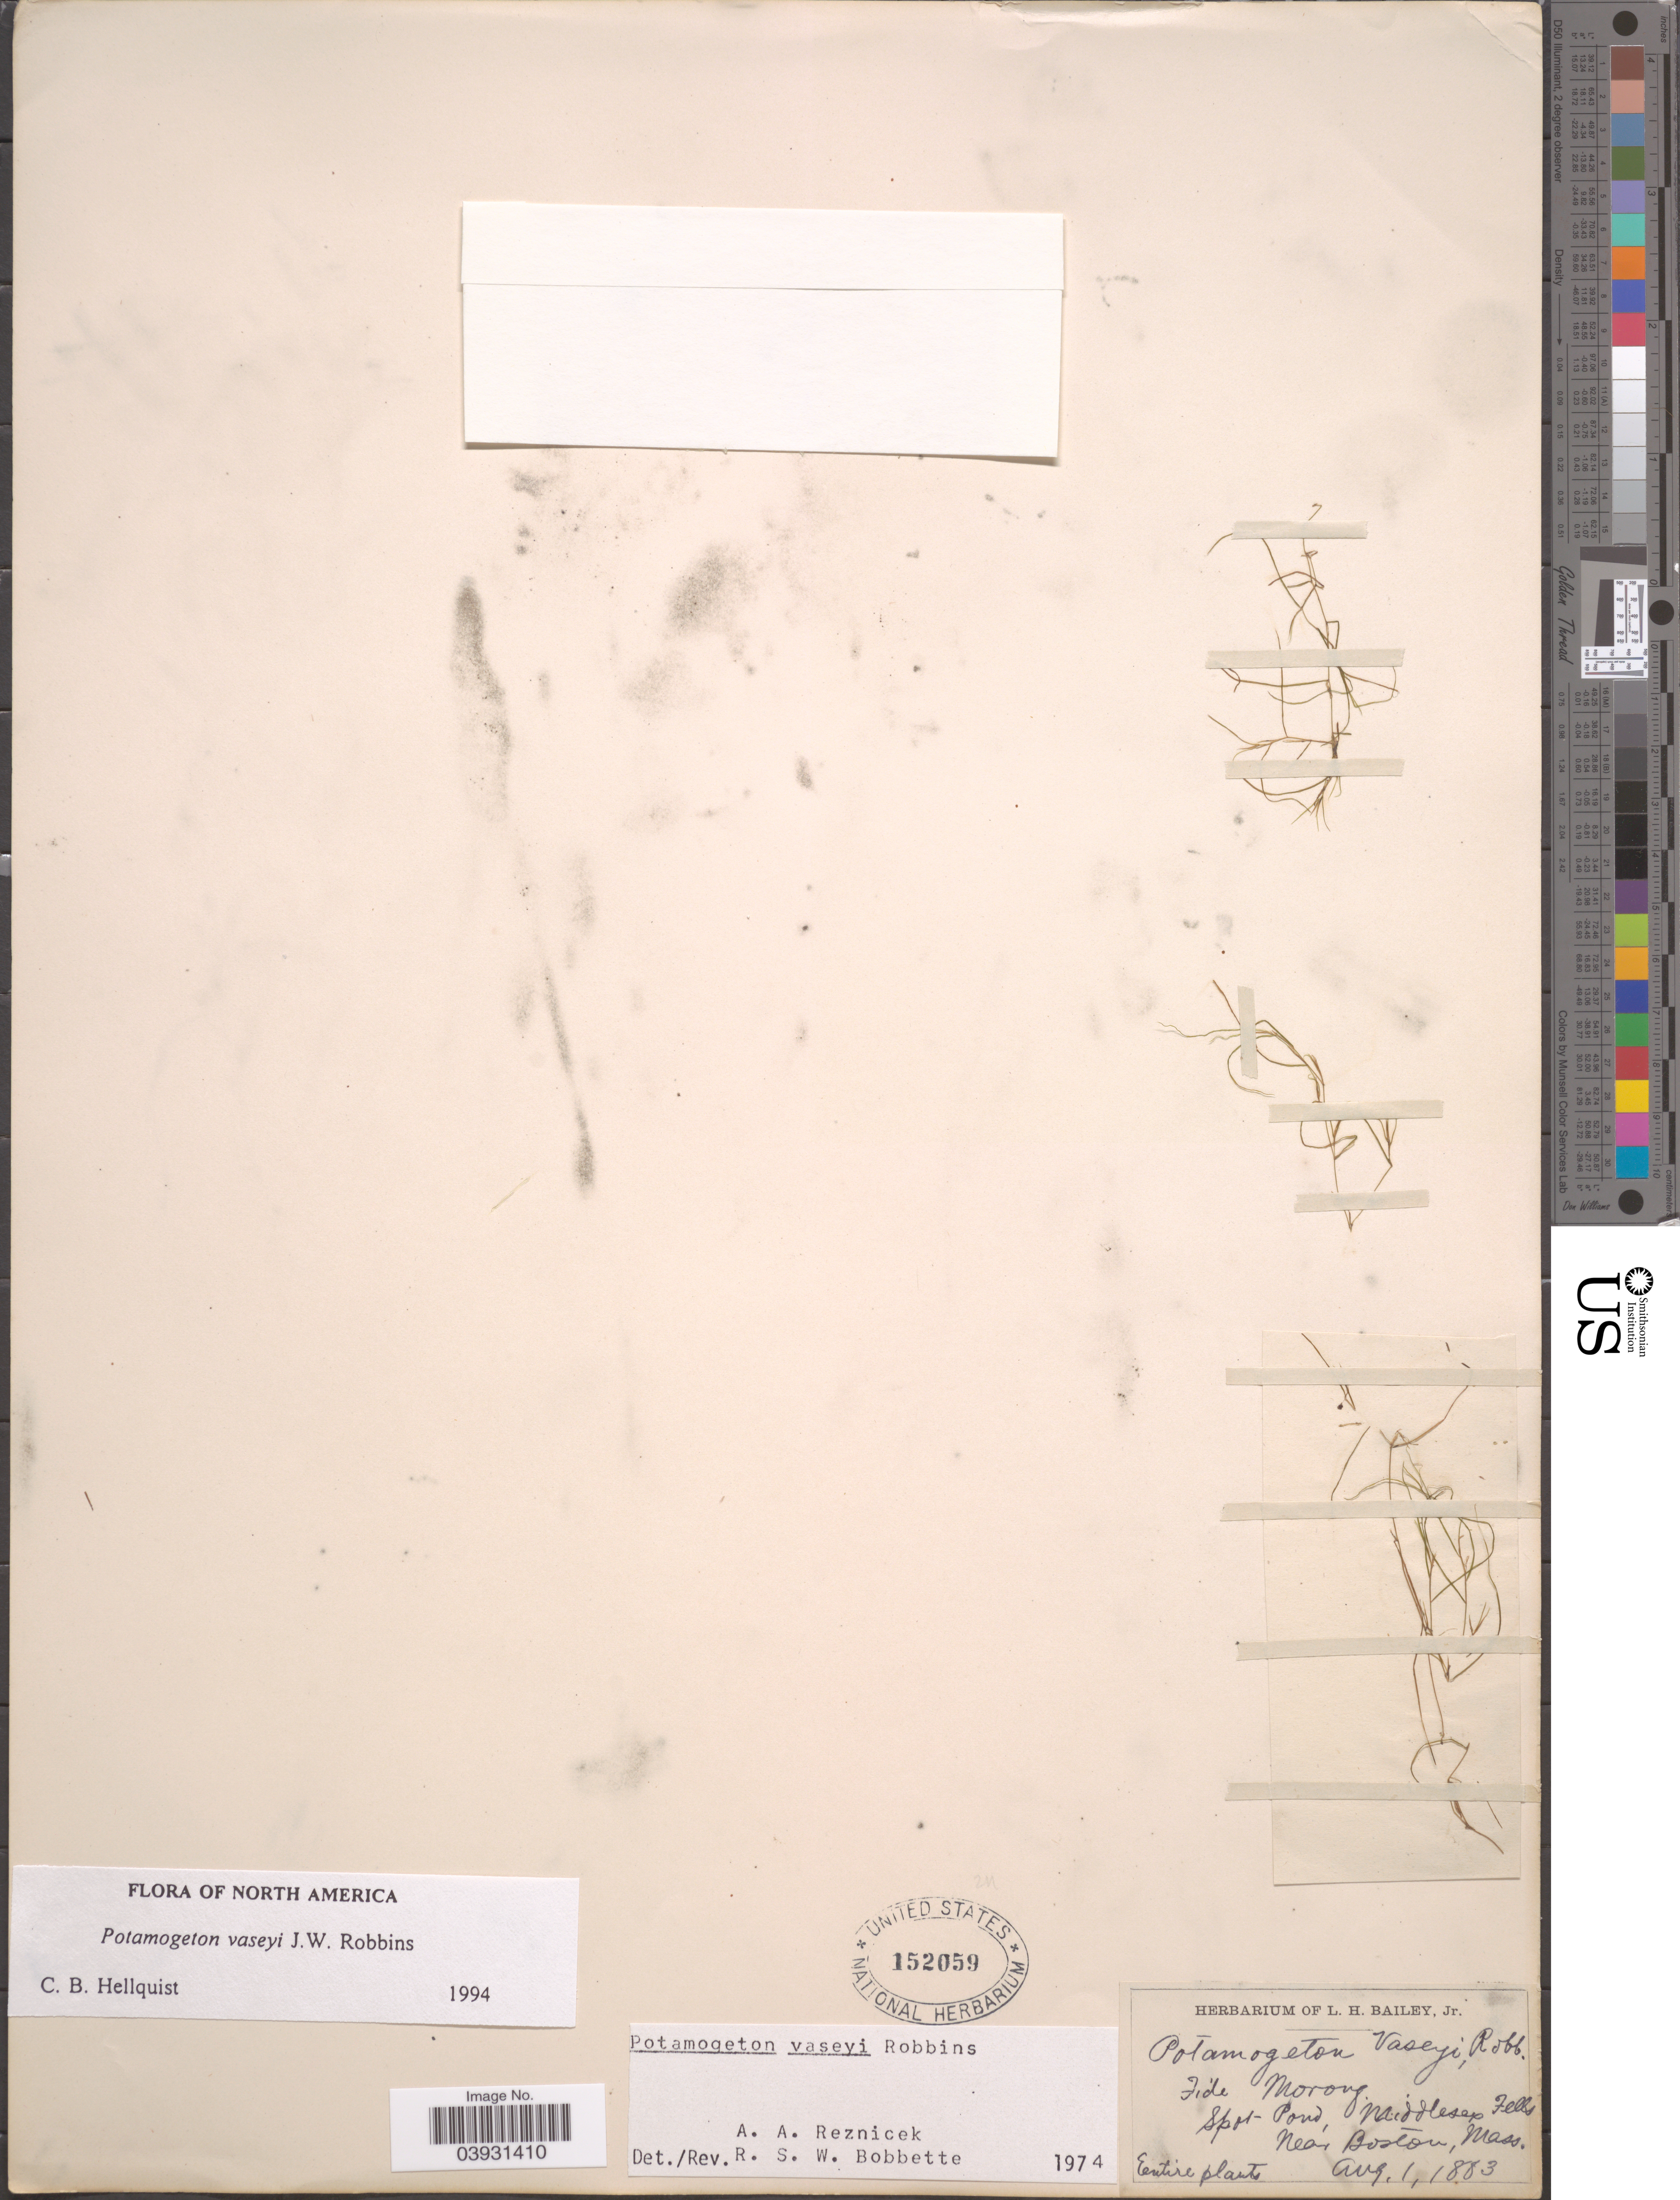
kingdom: Plantae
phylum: Tracheophyta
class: Liliopsida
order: Alismatales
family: Potamogetonaceae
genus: Potamogeton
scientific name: Potamogeton vaseyi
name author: J.W. Robbins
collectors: ex Herb. L.H. Bailey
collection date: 1883-08-01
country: United States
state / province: Massachusetts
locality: Middlesep Hills near Boston.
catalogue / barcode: US 152059